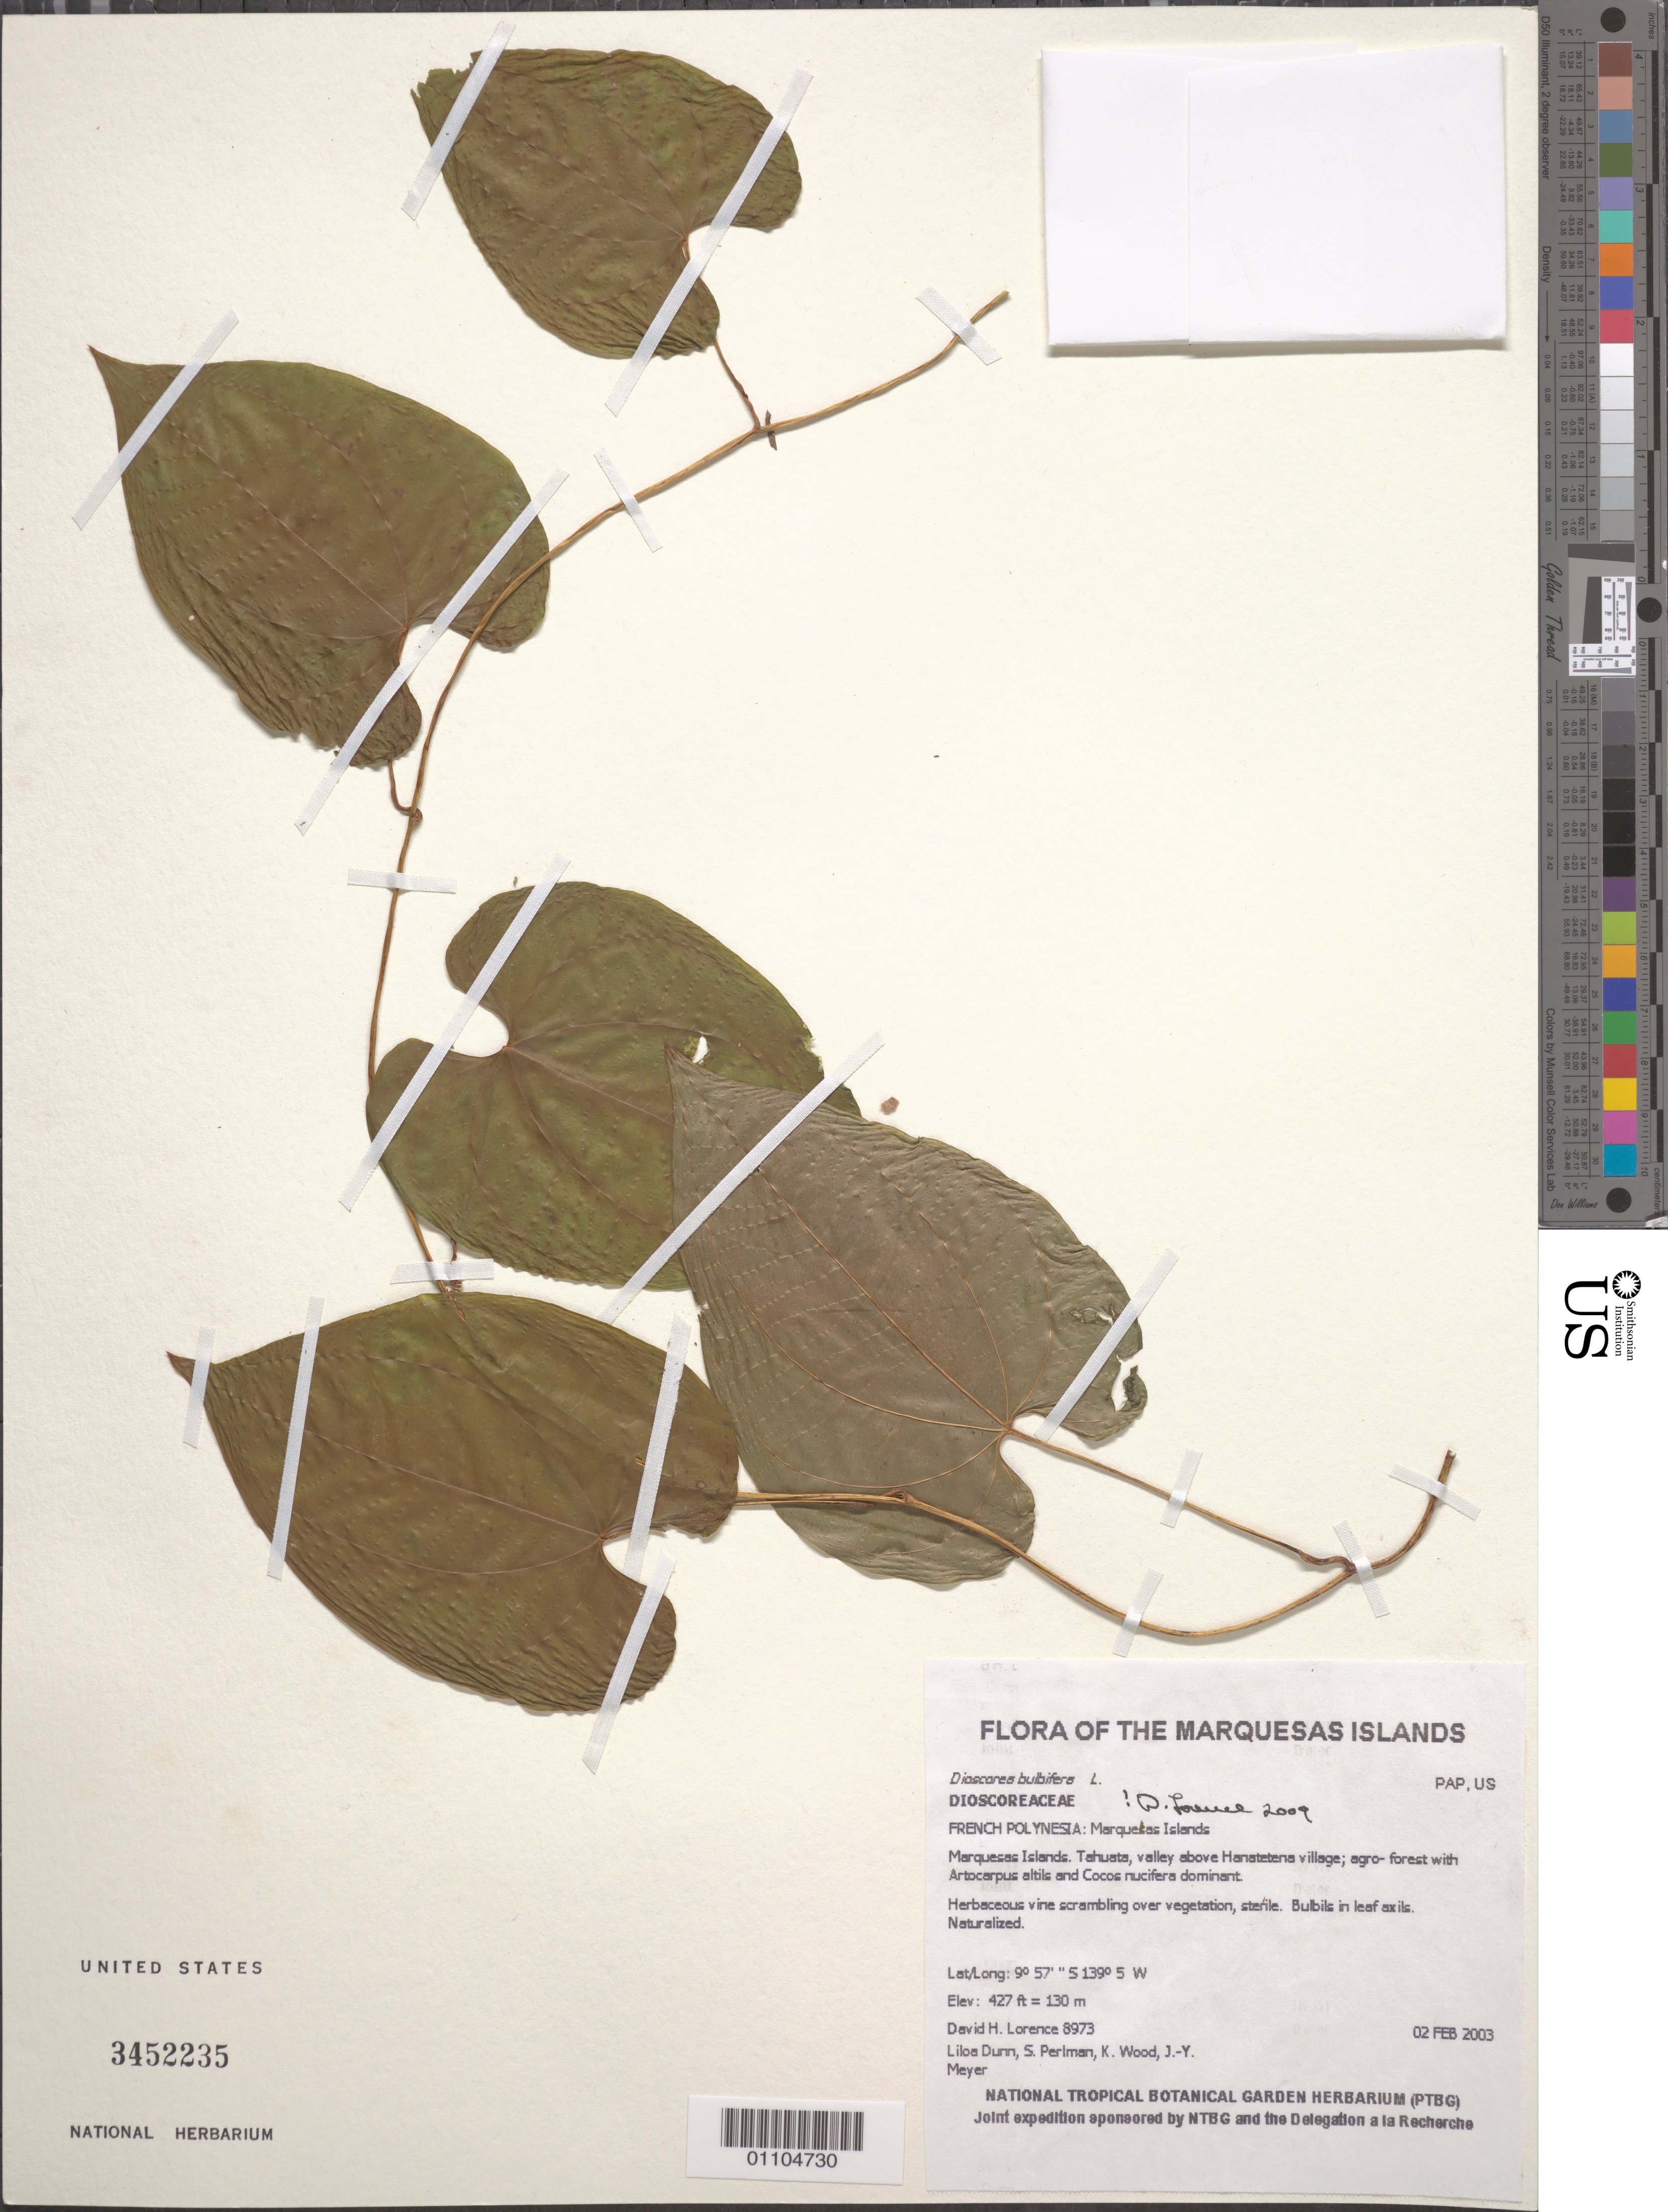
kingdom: Plantae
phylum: Tracheophyta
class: Liliopsida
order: Dioscoreales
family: Dioscoreaceae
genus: Dioscorea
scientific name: Dioscorea bulbifera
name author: L.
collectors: D. Lorence, L. Dunn, S. P. Perlman, K. R. Wood & J.-Y. Meyer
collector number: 8973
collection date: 2003-02-02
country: French Polynesia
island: Tahuata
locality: Valley above Hanatetena village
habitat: Agro- forest with Artocarpus altils and Cocos nucifera dominant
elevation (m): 130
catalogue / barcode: US 3452235